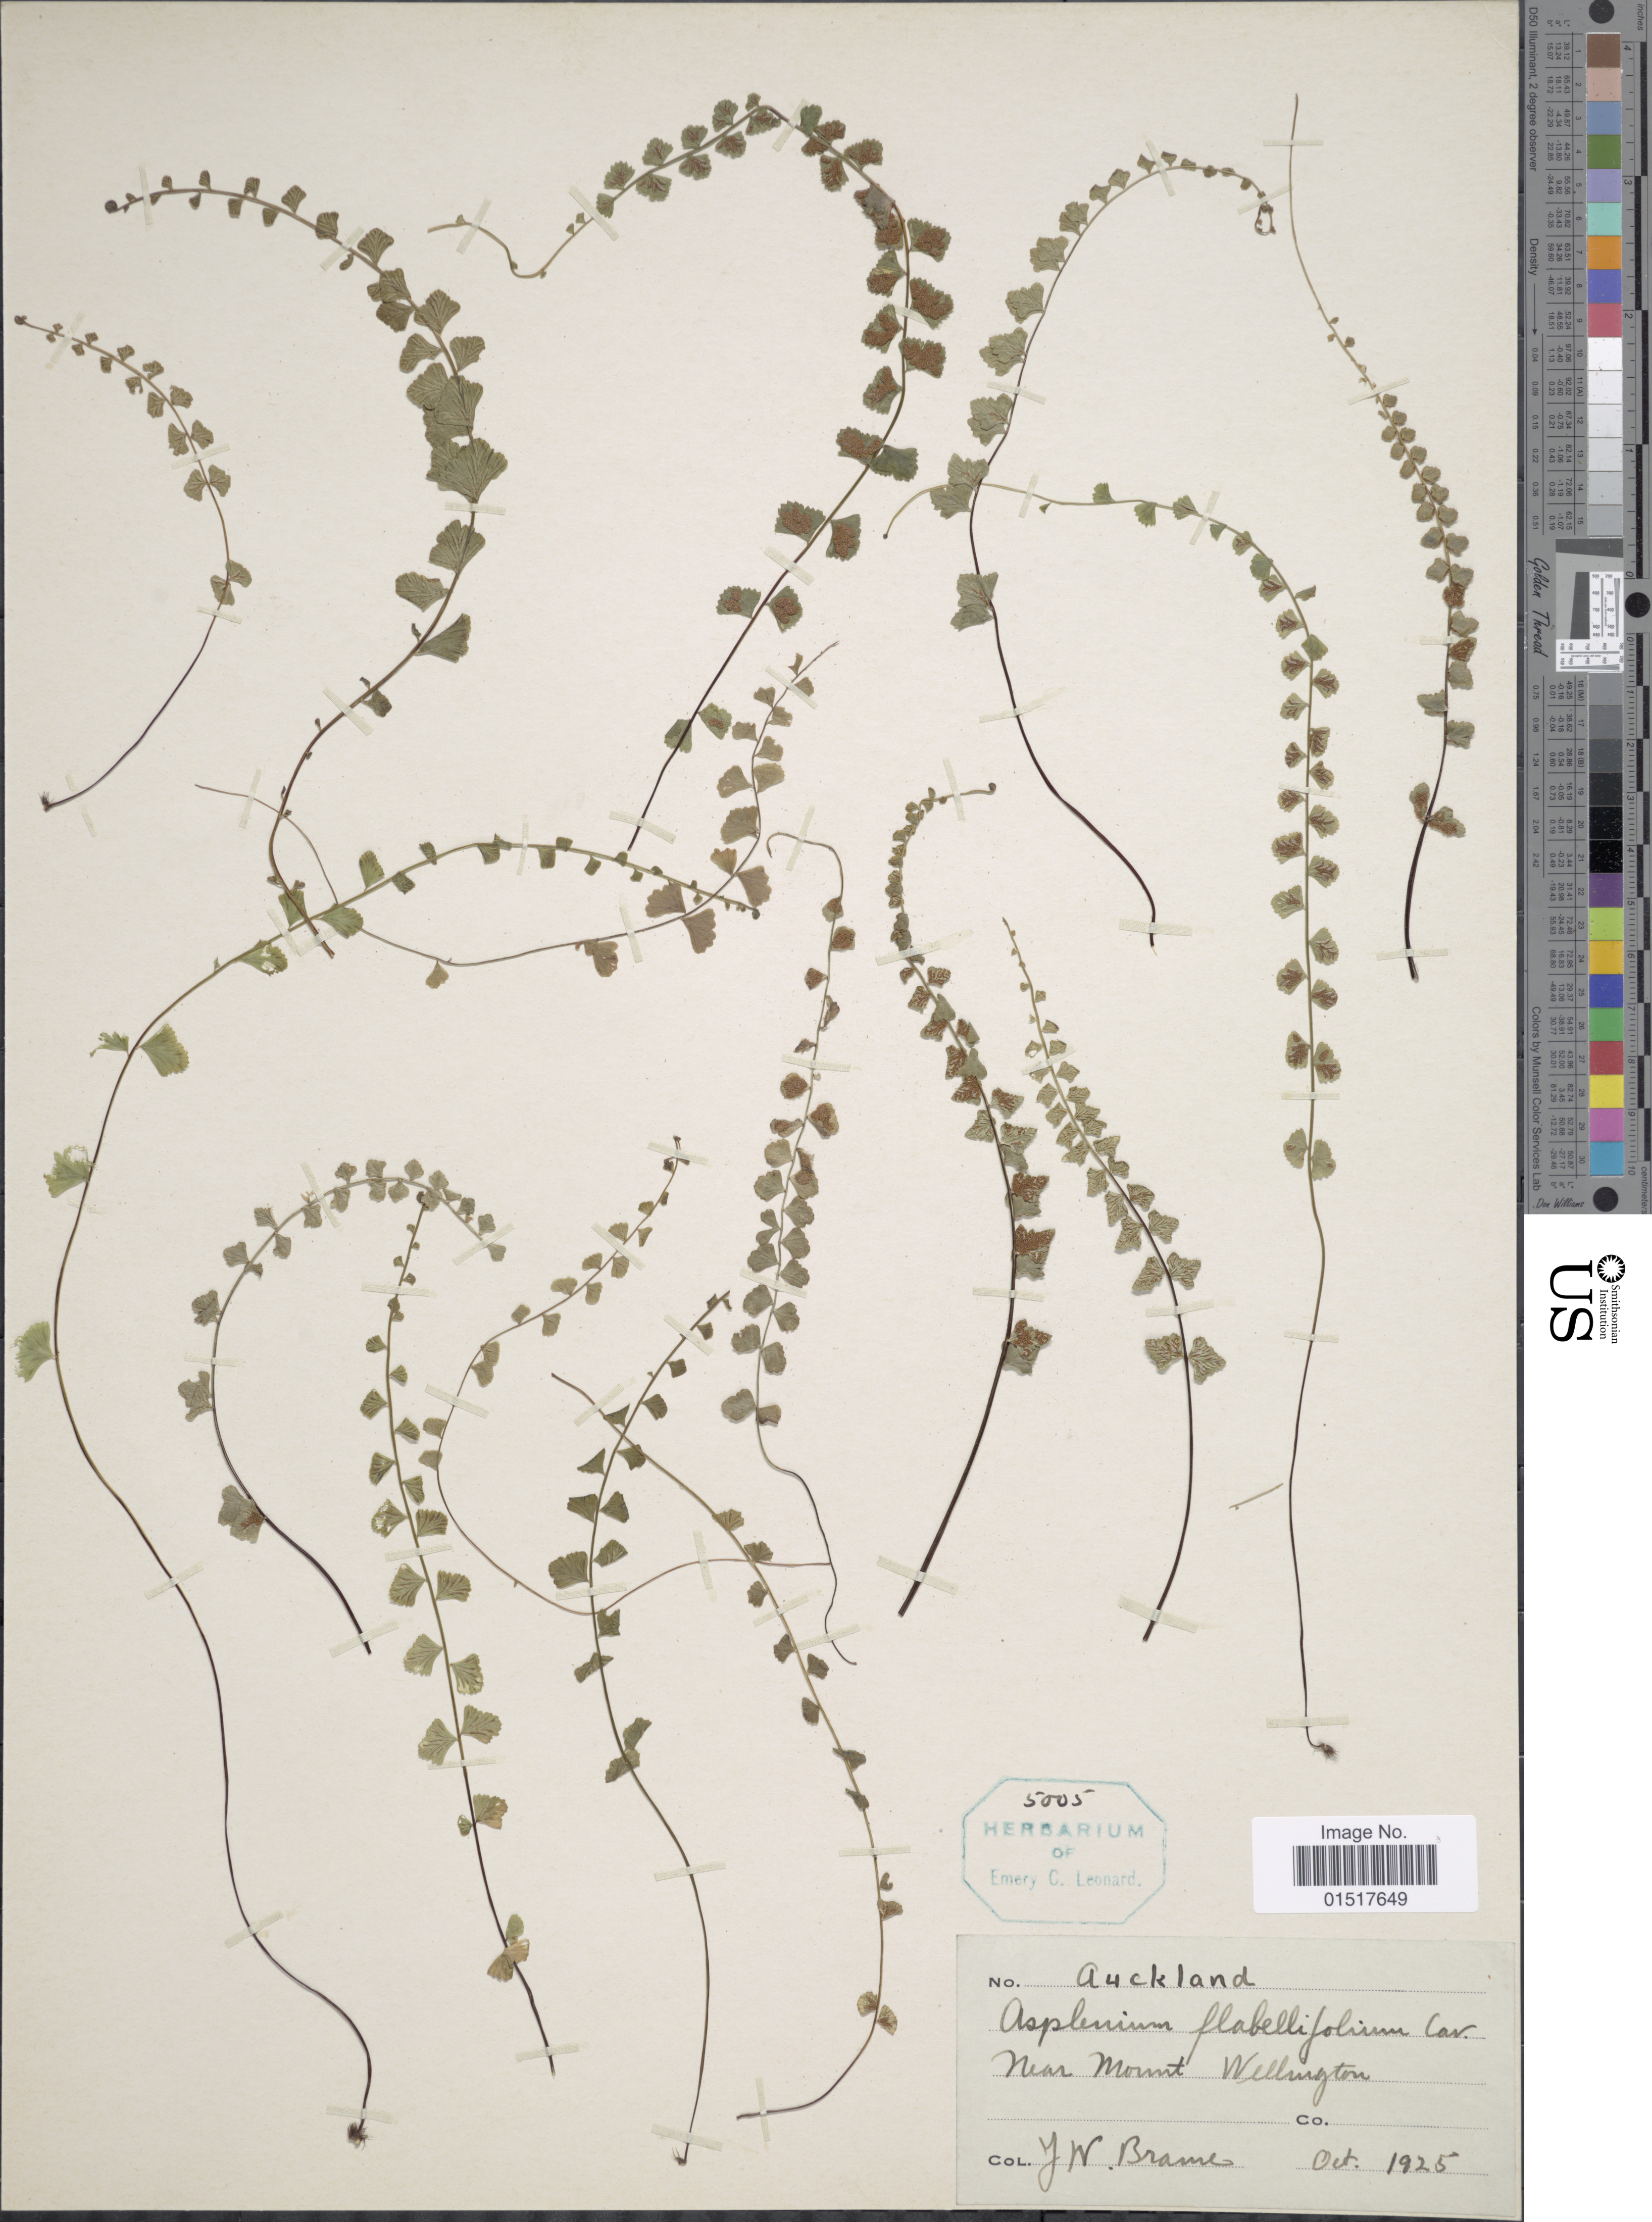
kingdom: Plantae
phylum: Tracheophyta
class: Polypodiopsida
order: Polypodiales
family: Aspleniaceae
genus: Asplenium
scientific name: Asplenium flabellifolium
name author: Cav.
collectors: J. Brame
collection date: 1925-10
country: New Zealand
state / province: Auckland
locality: Near Mount Wellington.